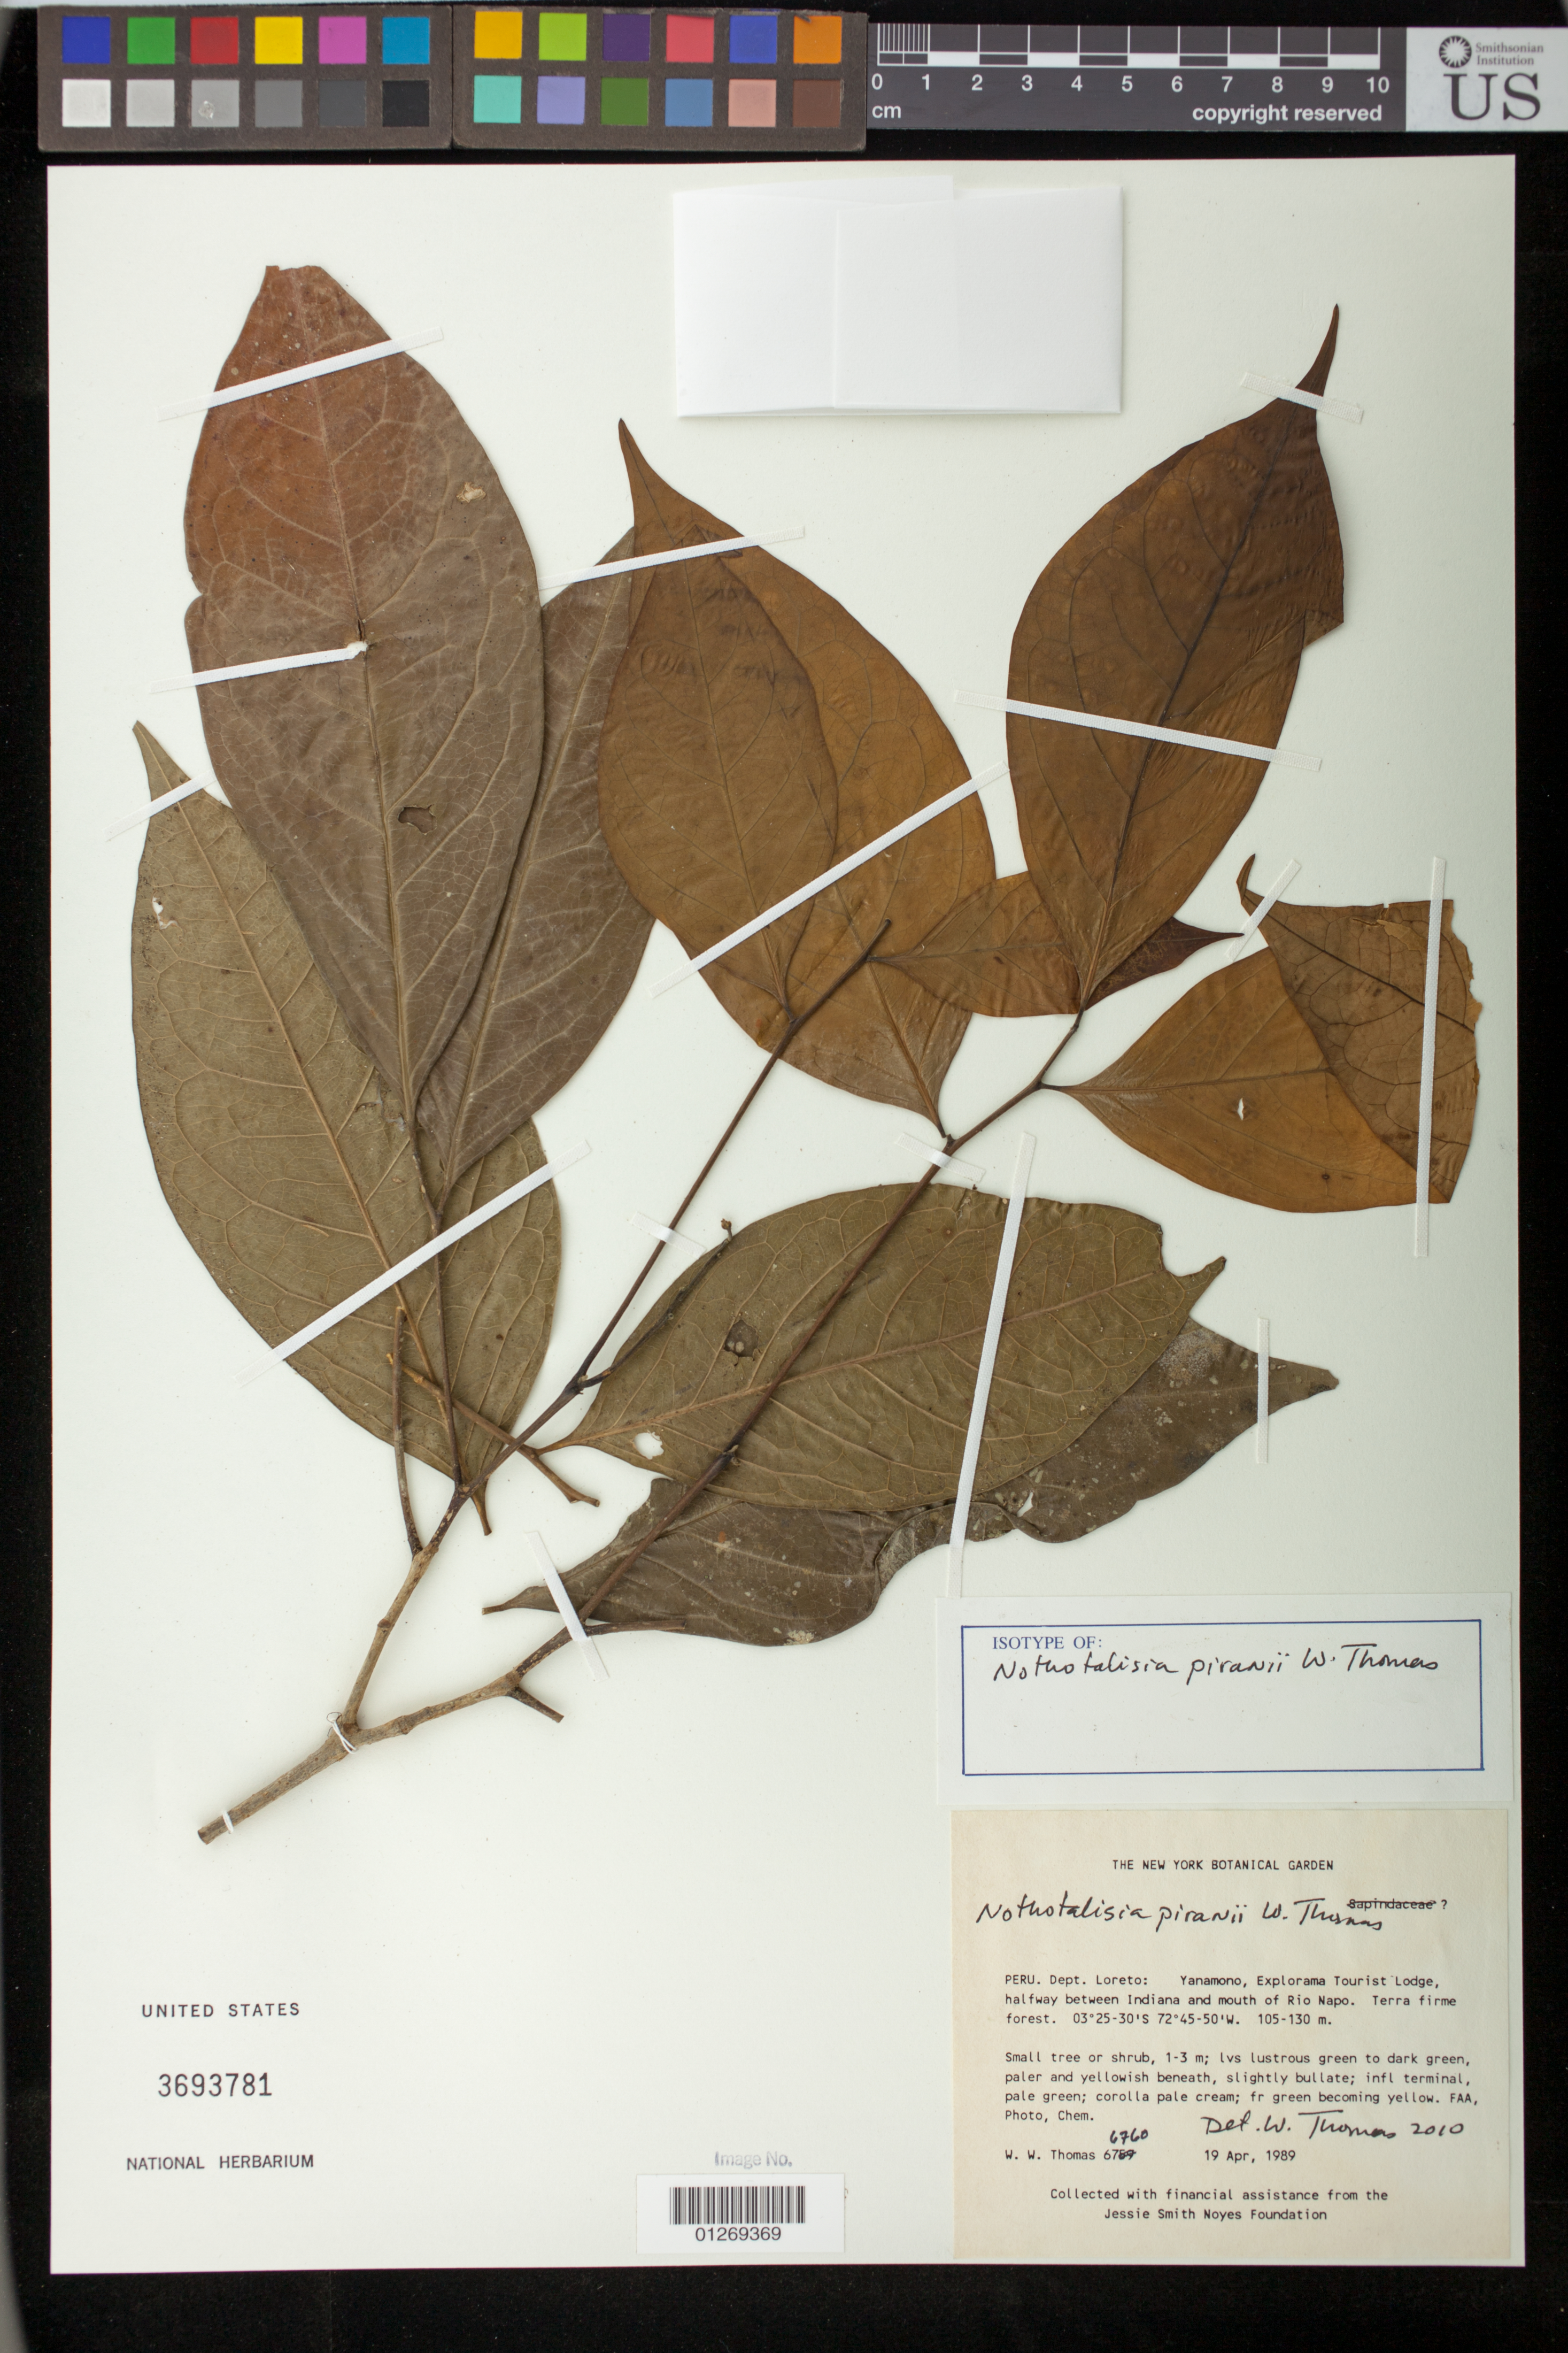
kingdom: Plantae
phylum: Tracheophyta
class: Magnoliopsida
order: Picramniales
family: Picramniaceae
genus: Nothotalisia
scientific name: Nothotalisia piranii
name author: W.W. Thomas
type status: Isotype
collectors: W. W. Thomas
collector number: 6760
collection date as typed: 19 Apr 1989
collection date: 1989-04-19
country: Peru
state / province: Loreto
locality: Dept. Loreto: Yanamono, Explorama Tourist Lodge, halfway between Indiana and mouth of Rio Napo.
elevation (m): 105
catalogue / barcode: US 3693781